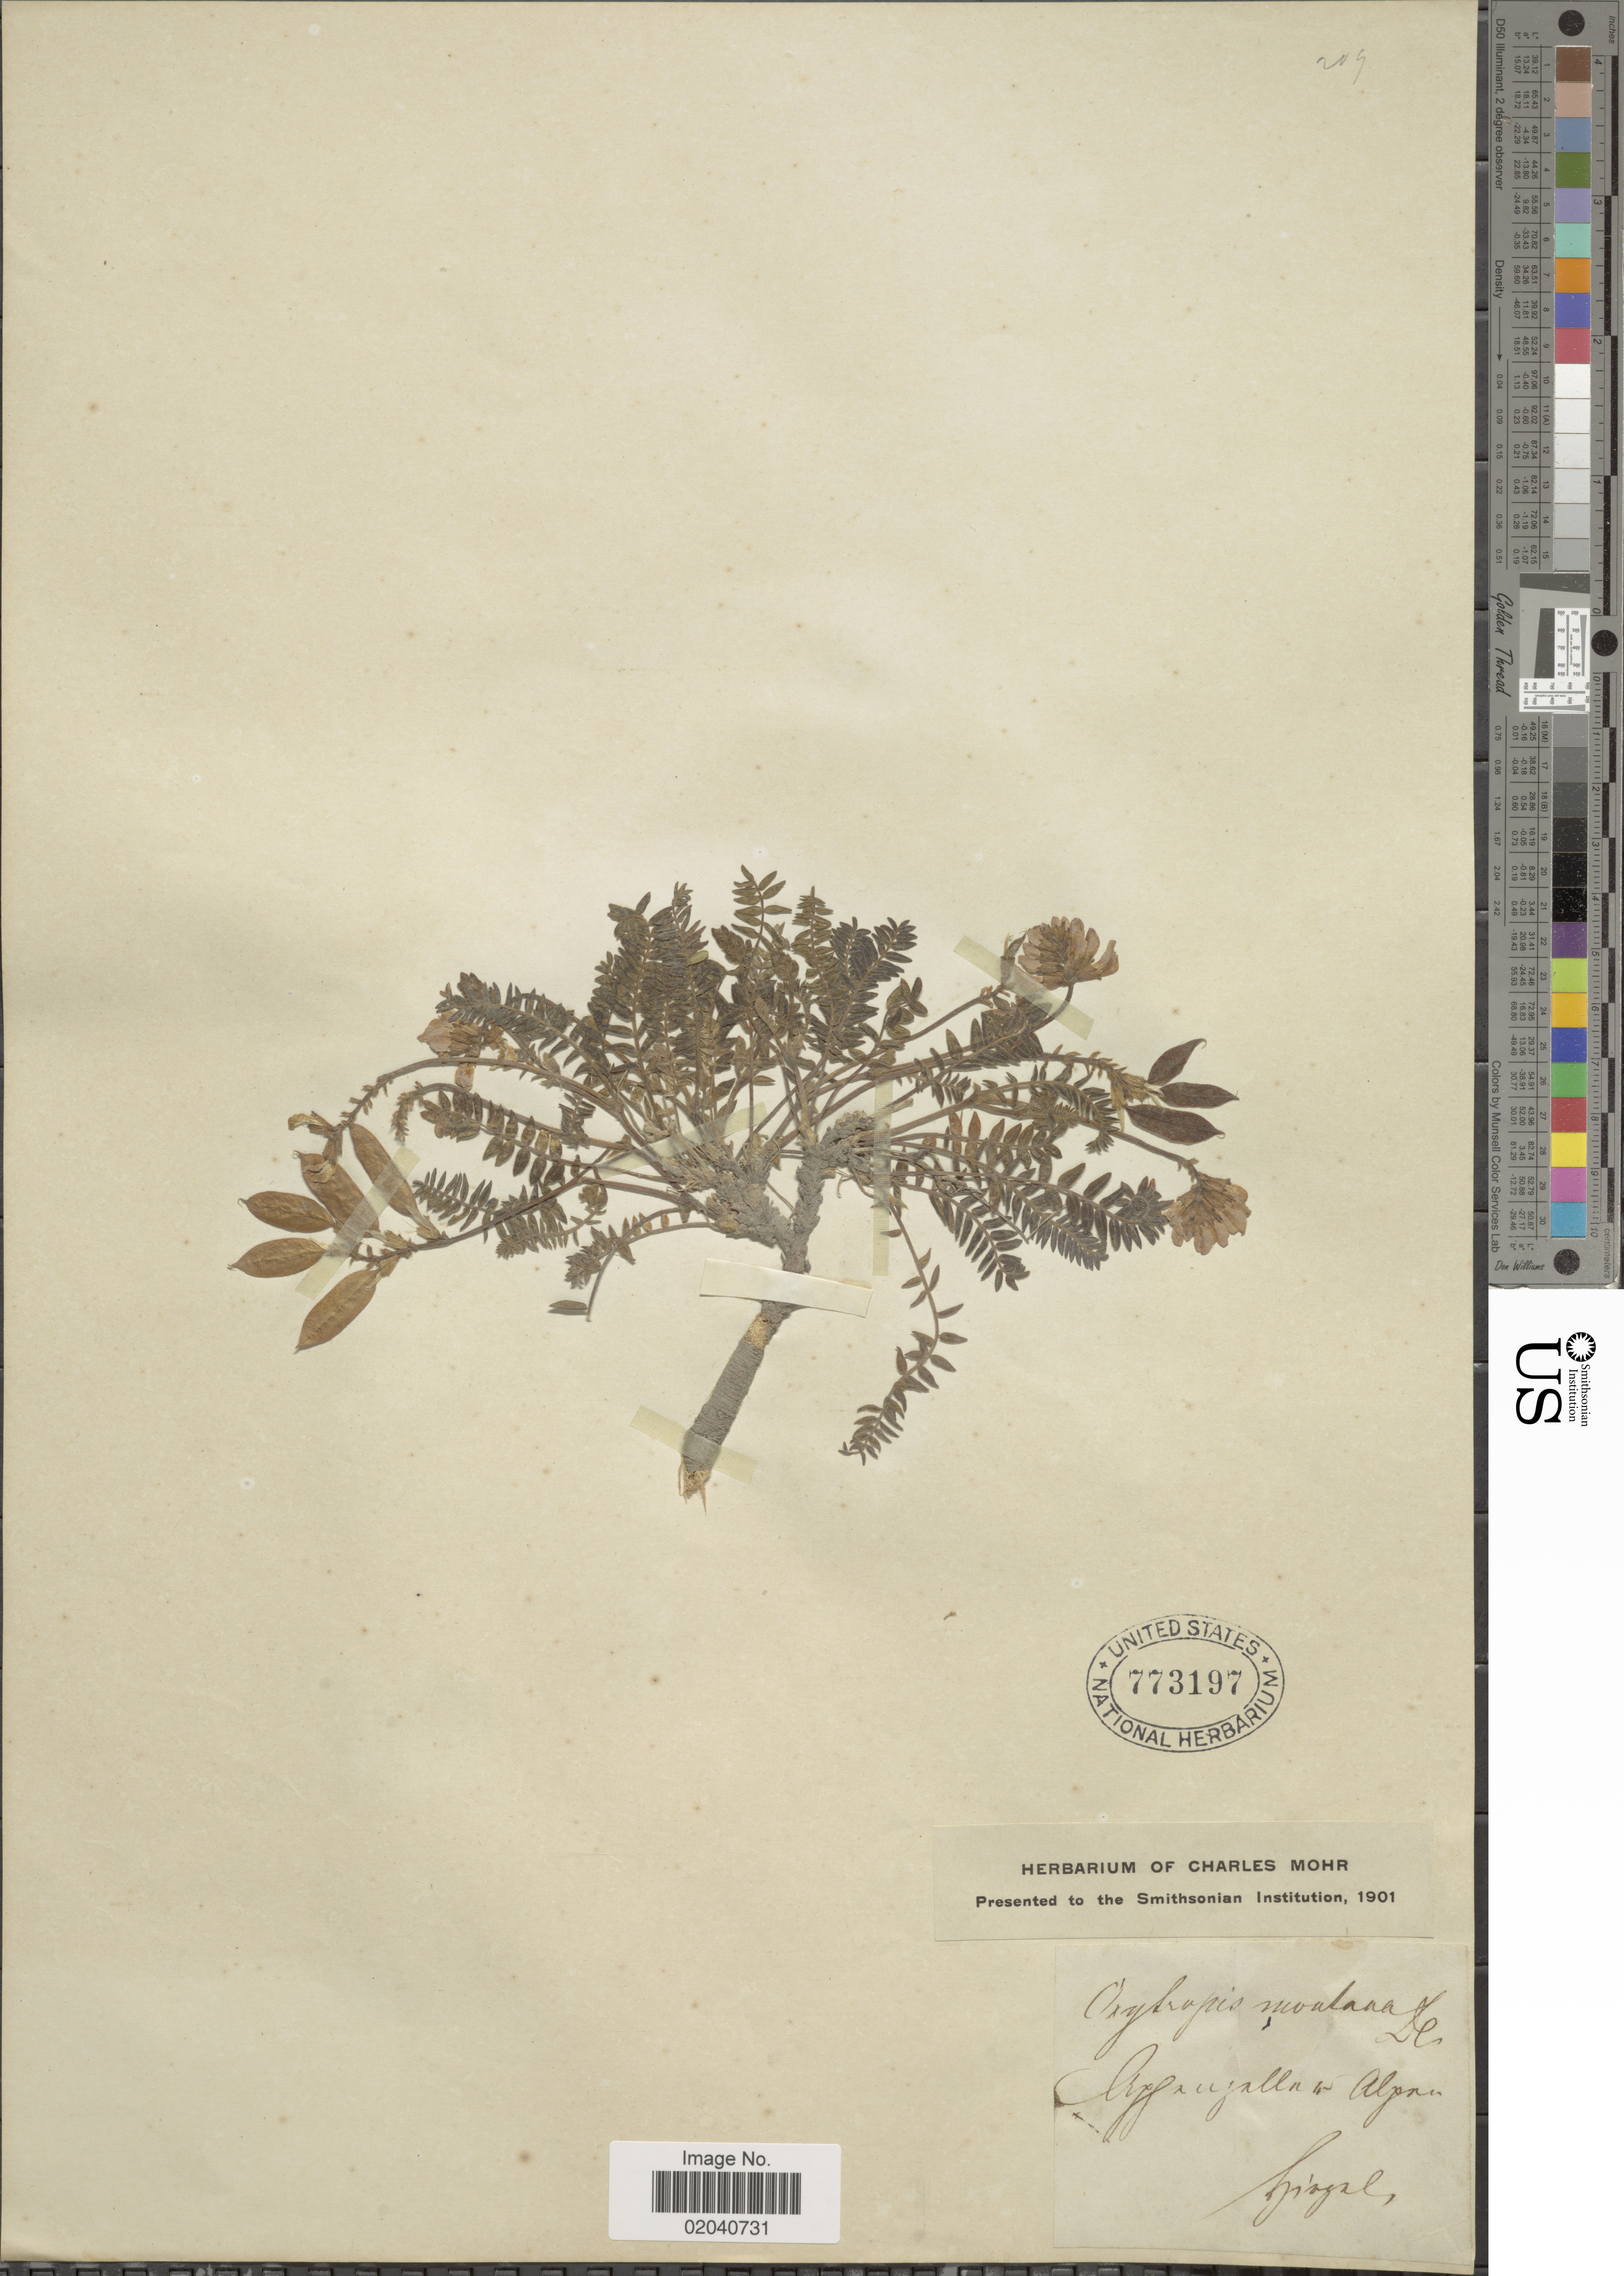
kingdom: Plantae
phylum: Tracheophyta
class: Magnoliopsida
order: Fabales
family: Fabaceae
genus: Oxytropis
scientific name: Oxytropis montana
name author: (L.) DC.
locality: [illegible text] alpen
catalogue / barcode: US 773197